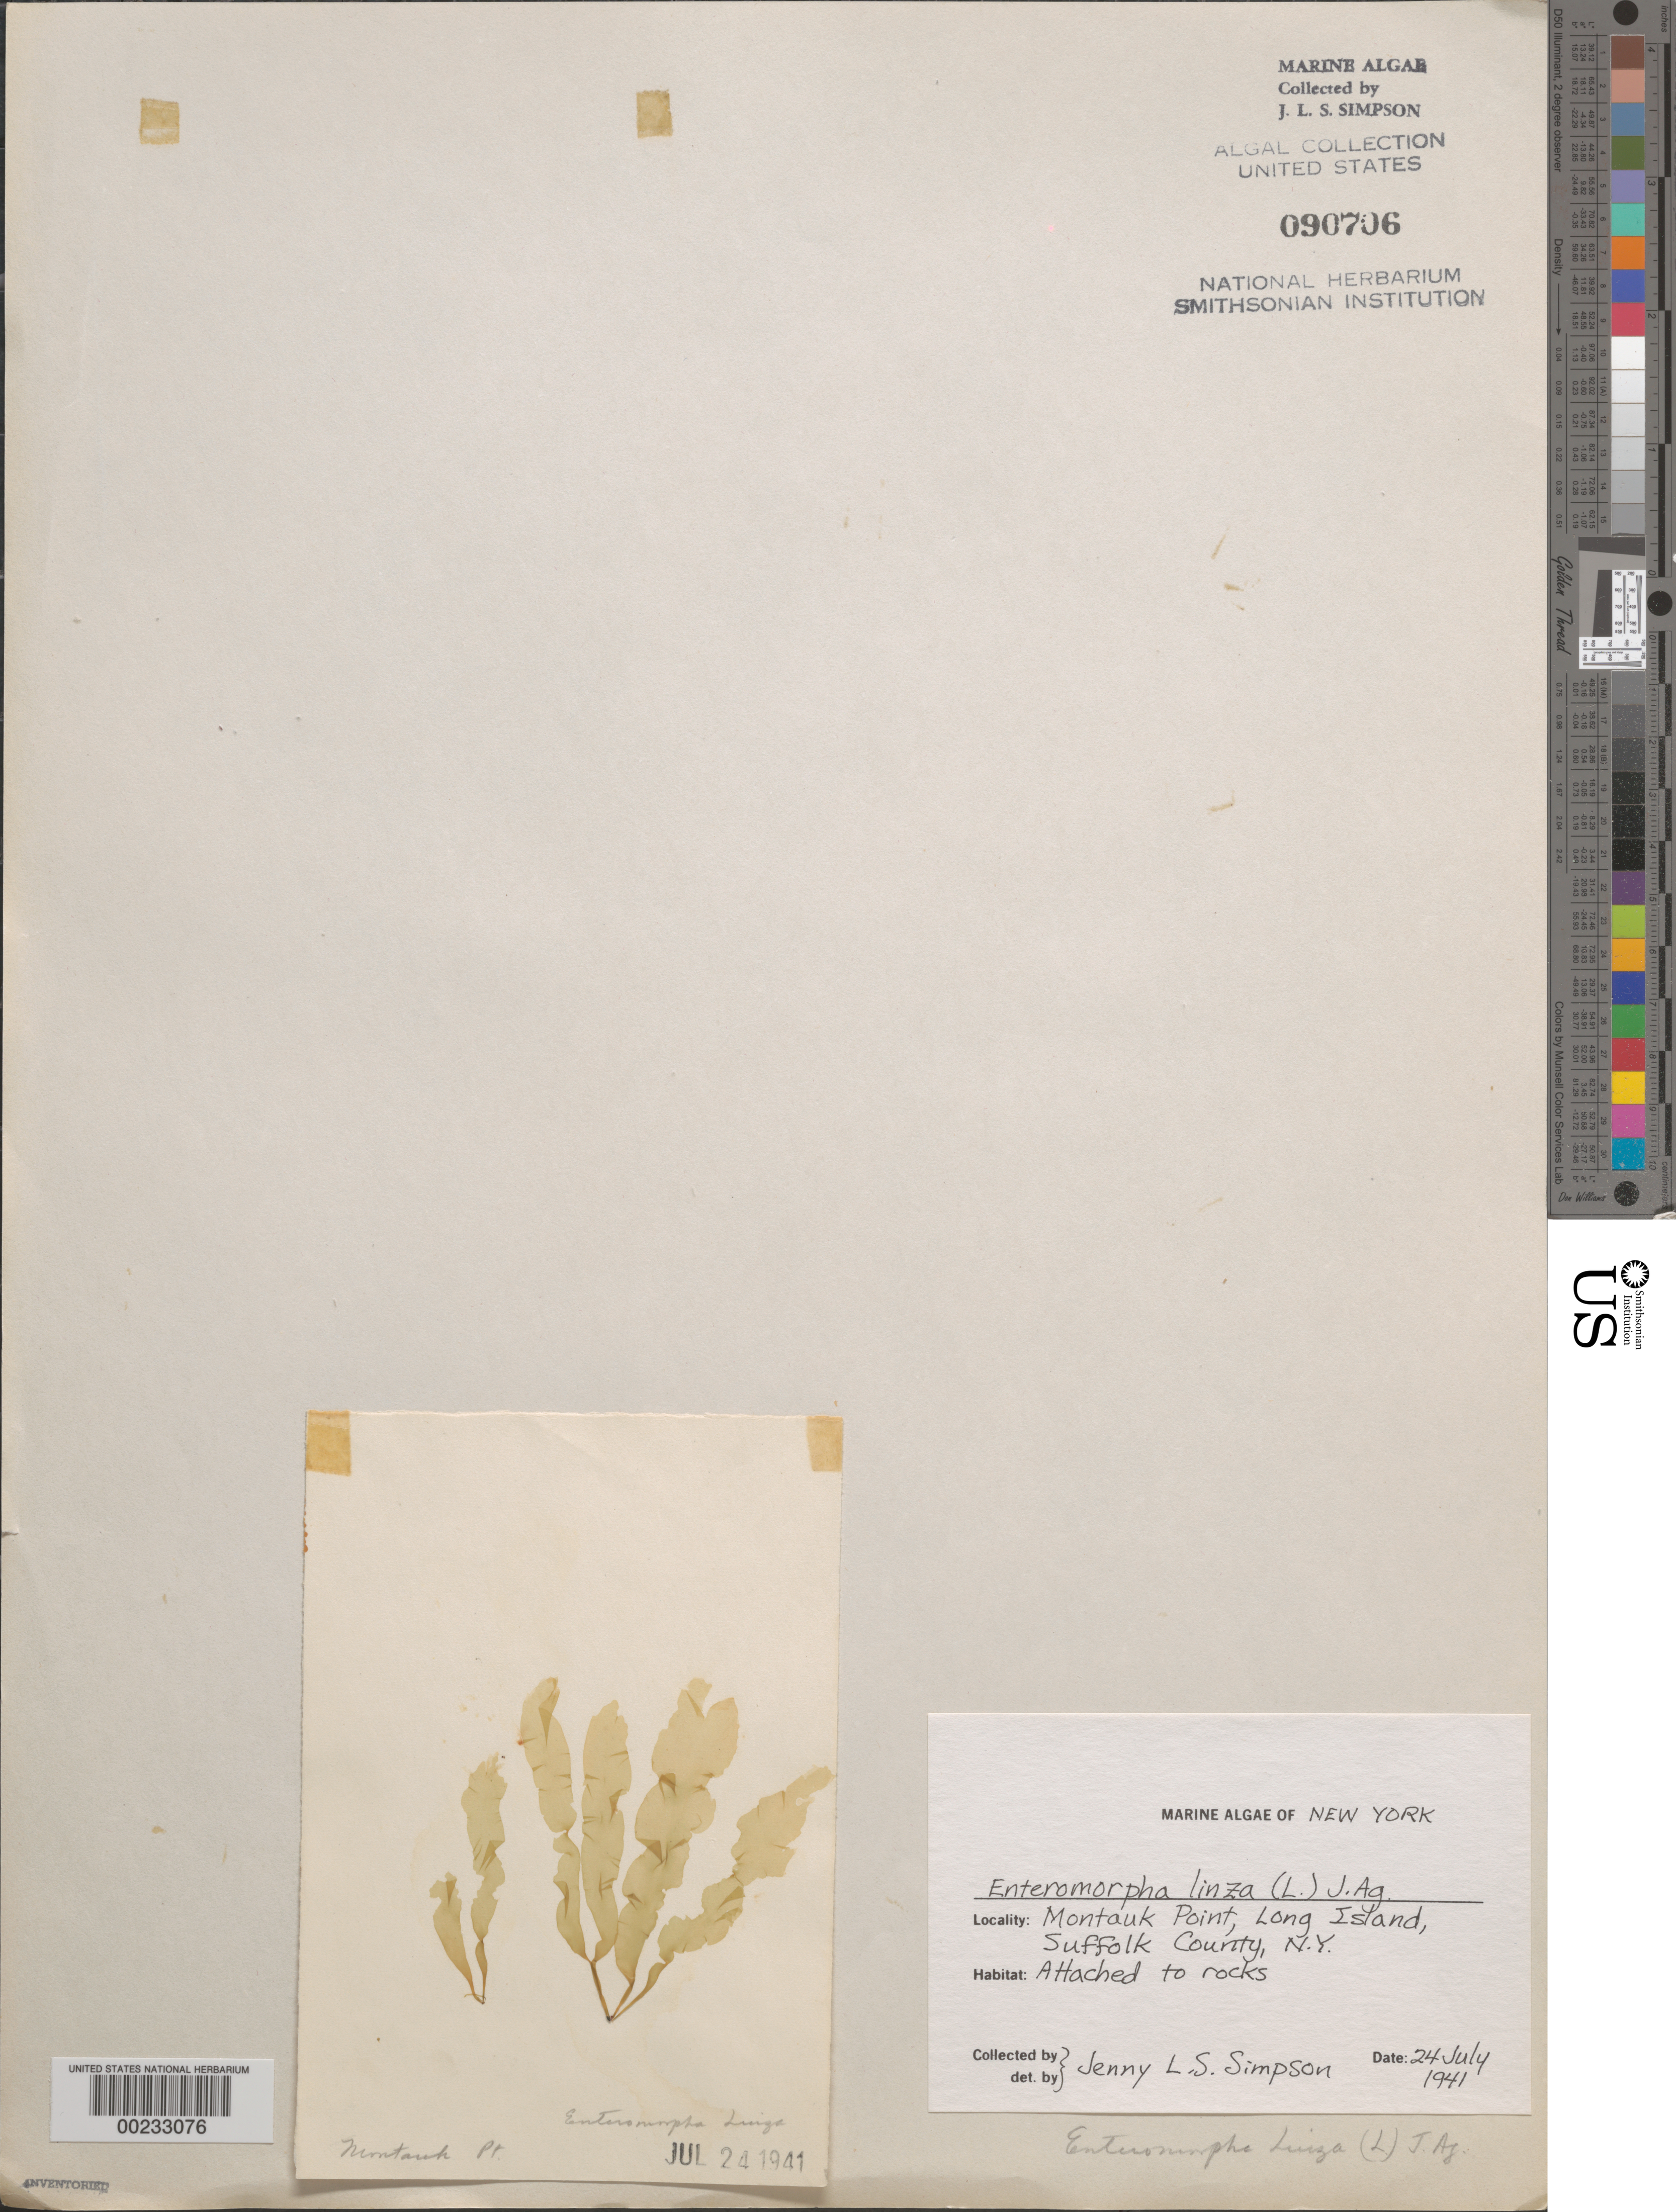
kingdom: Plantae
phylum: Chlorophyta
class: Ulvophyceae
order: Ulvales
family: Ulvaceae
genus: Ulva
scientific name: Ulva clathrata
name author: (Roth) C. Agardh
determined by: Algae name updating Project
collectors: J. Simpson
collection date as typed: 24 Jul 1941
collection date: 1941-07-24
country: United States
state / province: New York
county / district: Suffolk County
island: Long Island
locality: Montauk Point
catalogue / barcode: US 90706